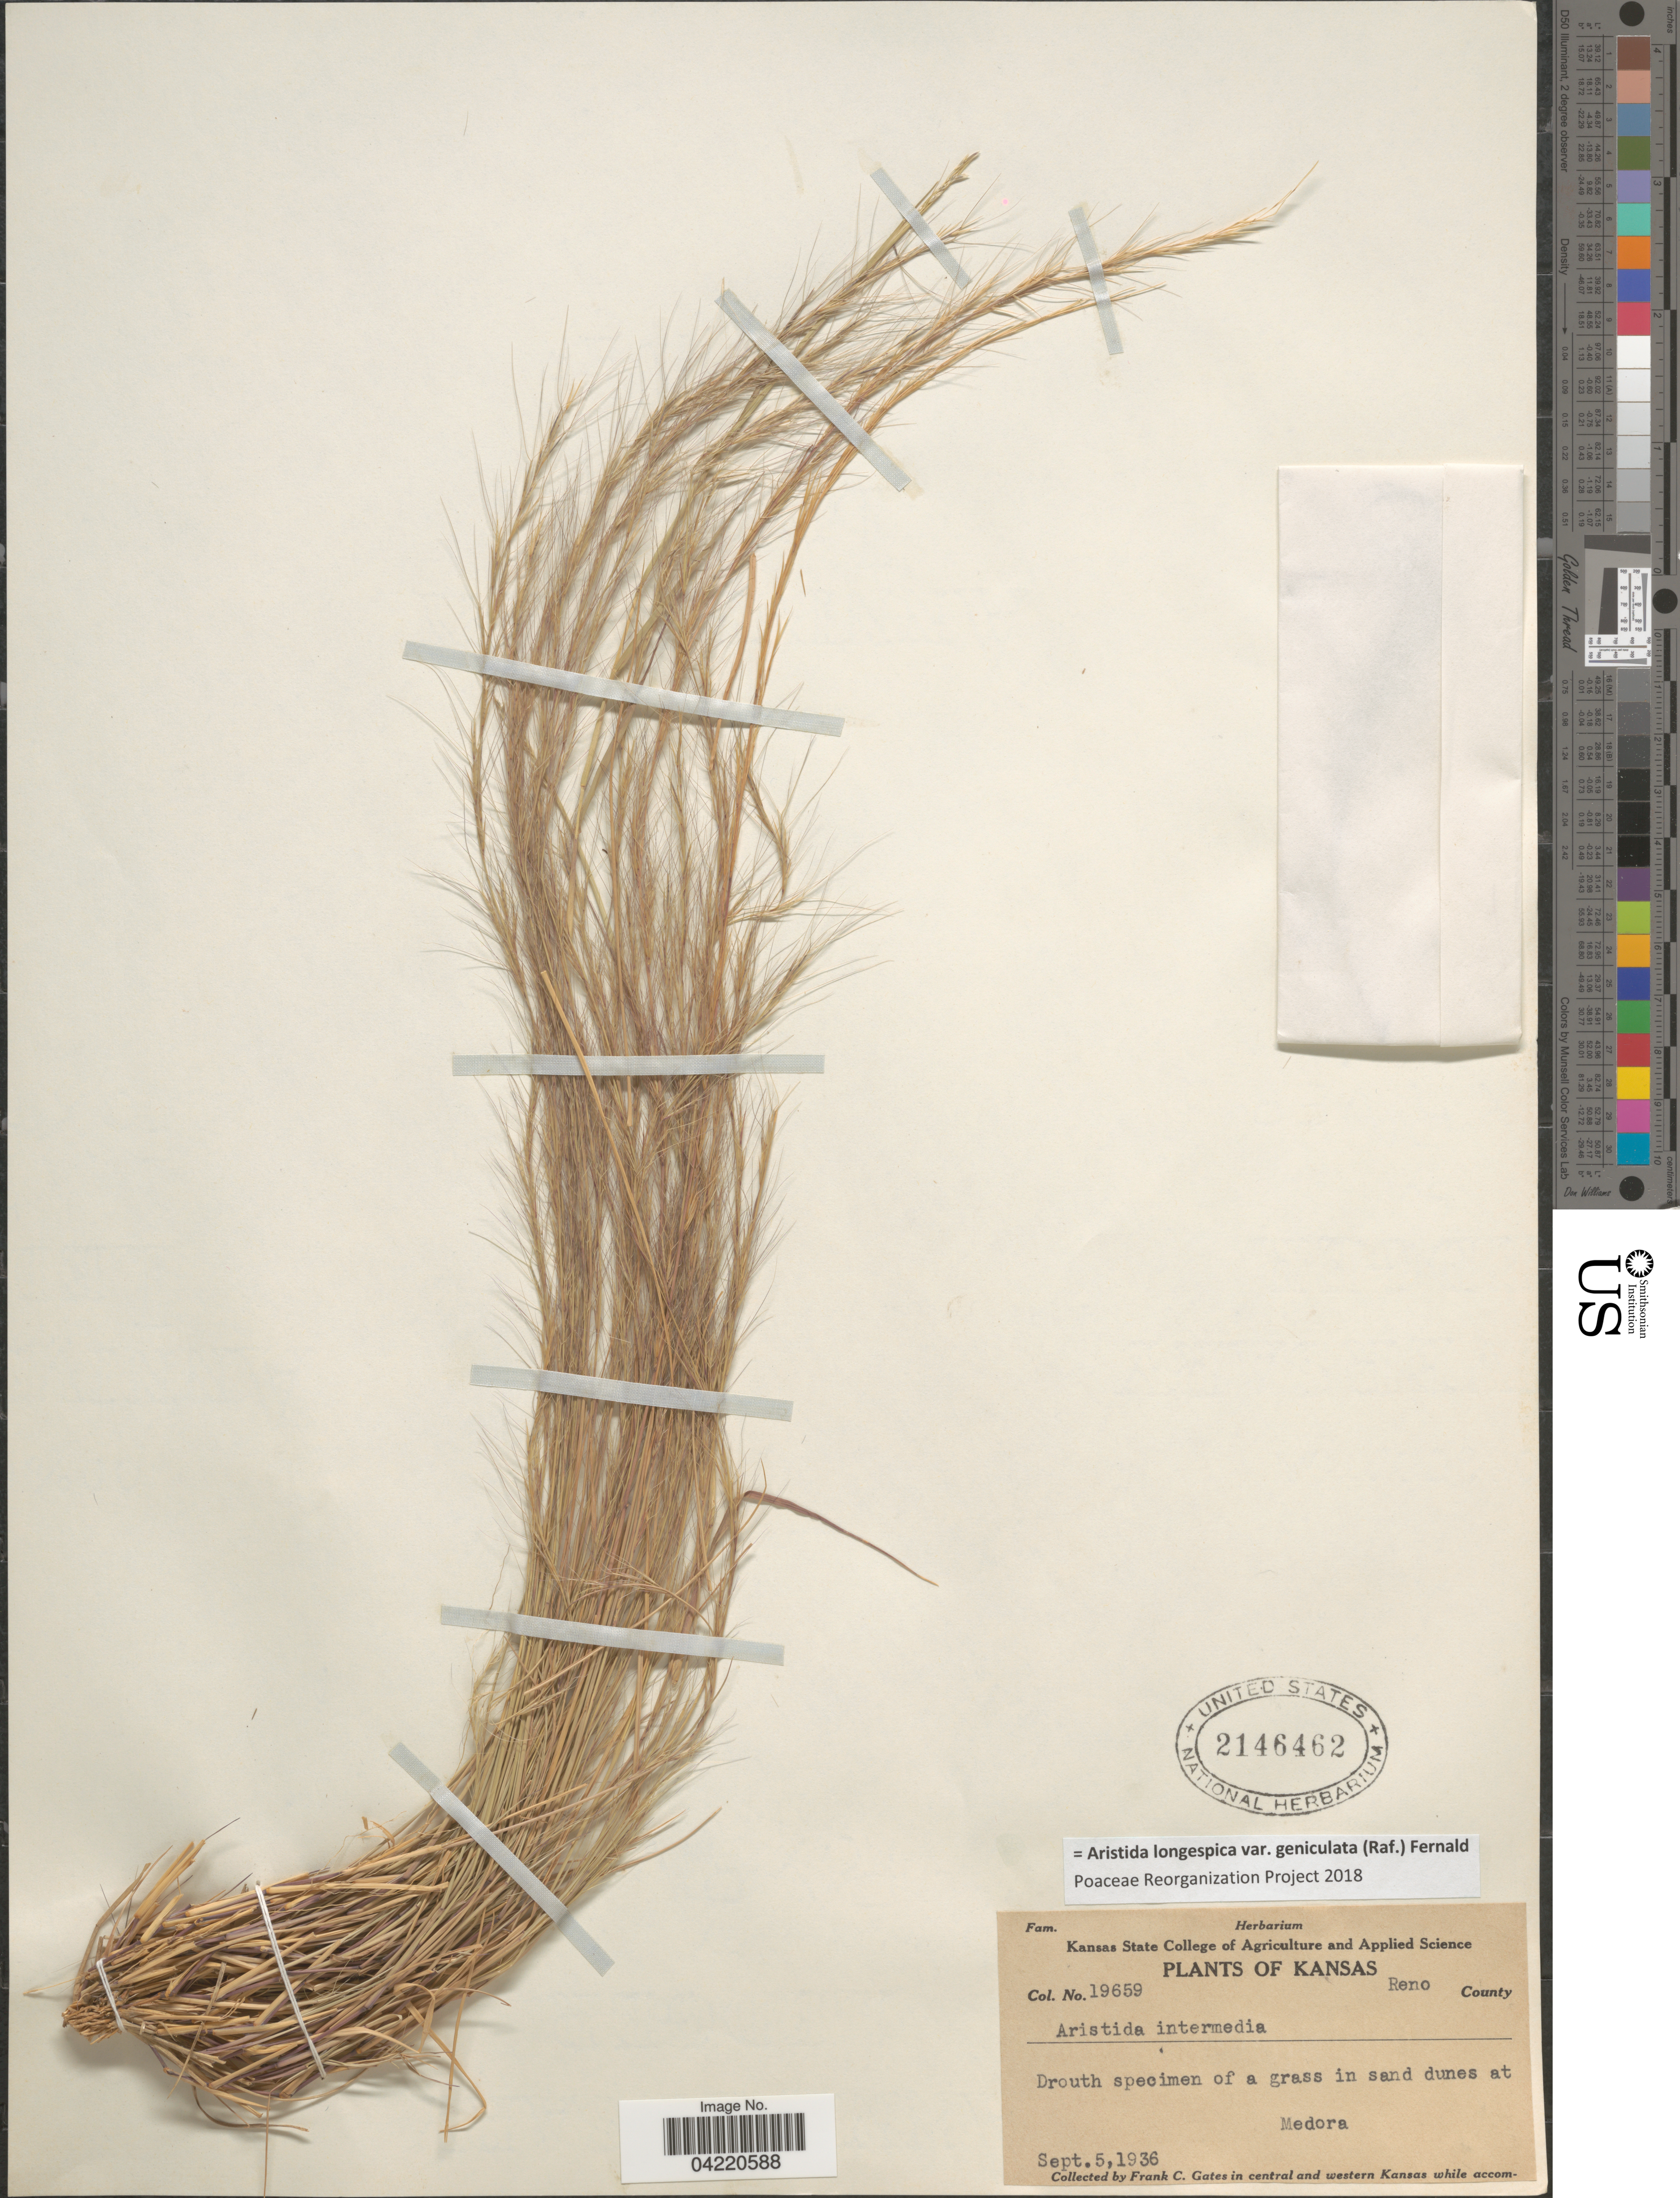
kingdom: Plantae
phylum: Tracheophyta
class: Liliopsida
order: Poales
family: Poaceae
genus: Aristida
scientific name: Aristida longespica var. geniculata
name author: (Raf.) Fernald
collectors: F. C. Gates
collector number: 19659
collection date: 1936-09-05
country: United States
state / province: Kansas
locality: Reno County. In sand dunes at Medora. In central and western Kansas.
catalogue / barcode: US 2146462